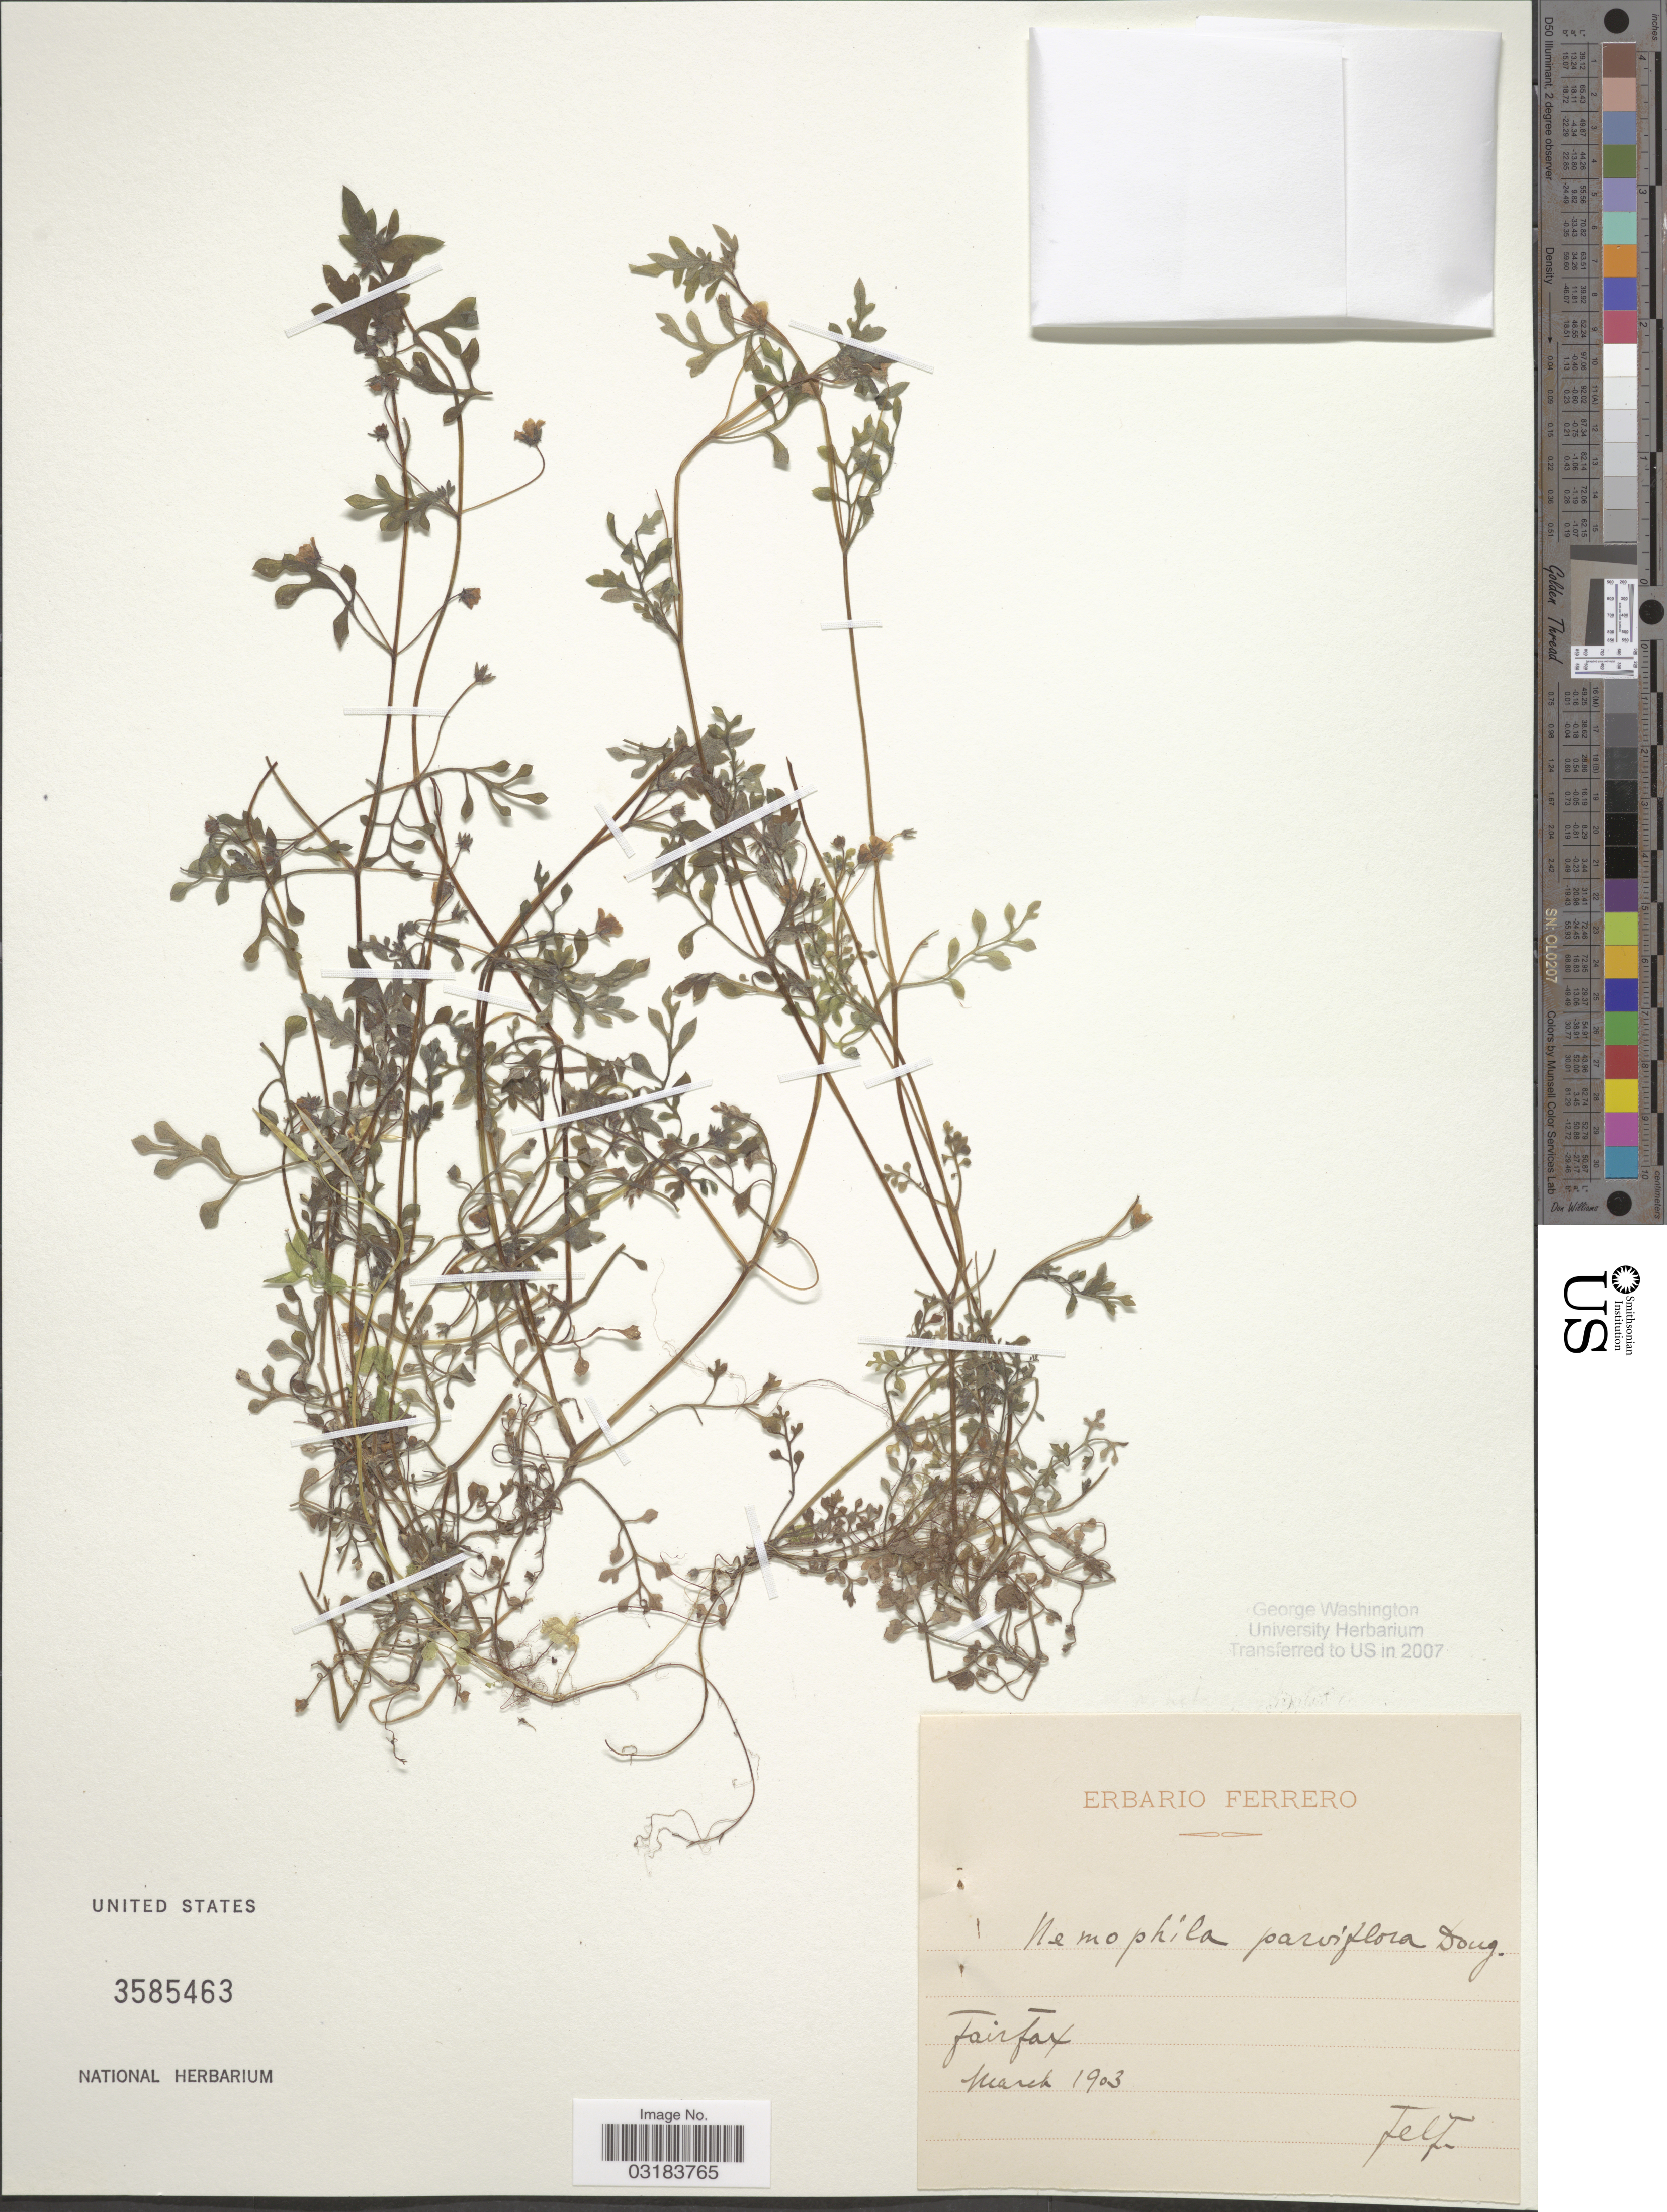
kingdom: Plantae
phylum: Tracheophyta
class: Magnoliopsida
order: Boraginales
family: Hydrophyllaceae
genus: Nemophila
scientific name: Nemophila parviflora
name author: Douglas ex Benth.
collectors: F. Ferrero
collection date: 1903-03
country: United States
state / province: California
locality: Fairfax.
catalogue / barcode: US 3585463